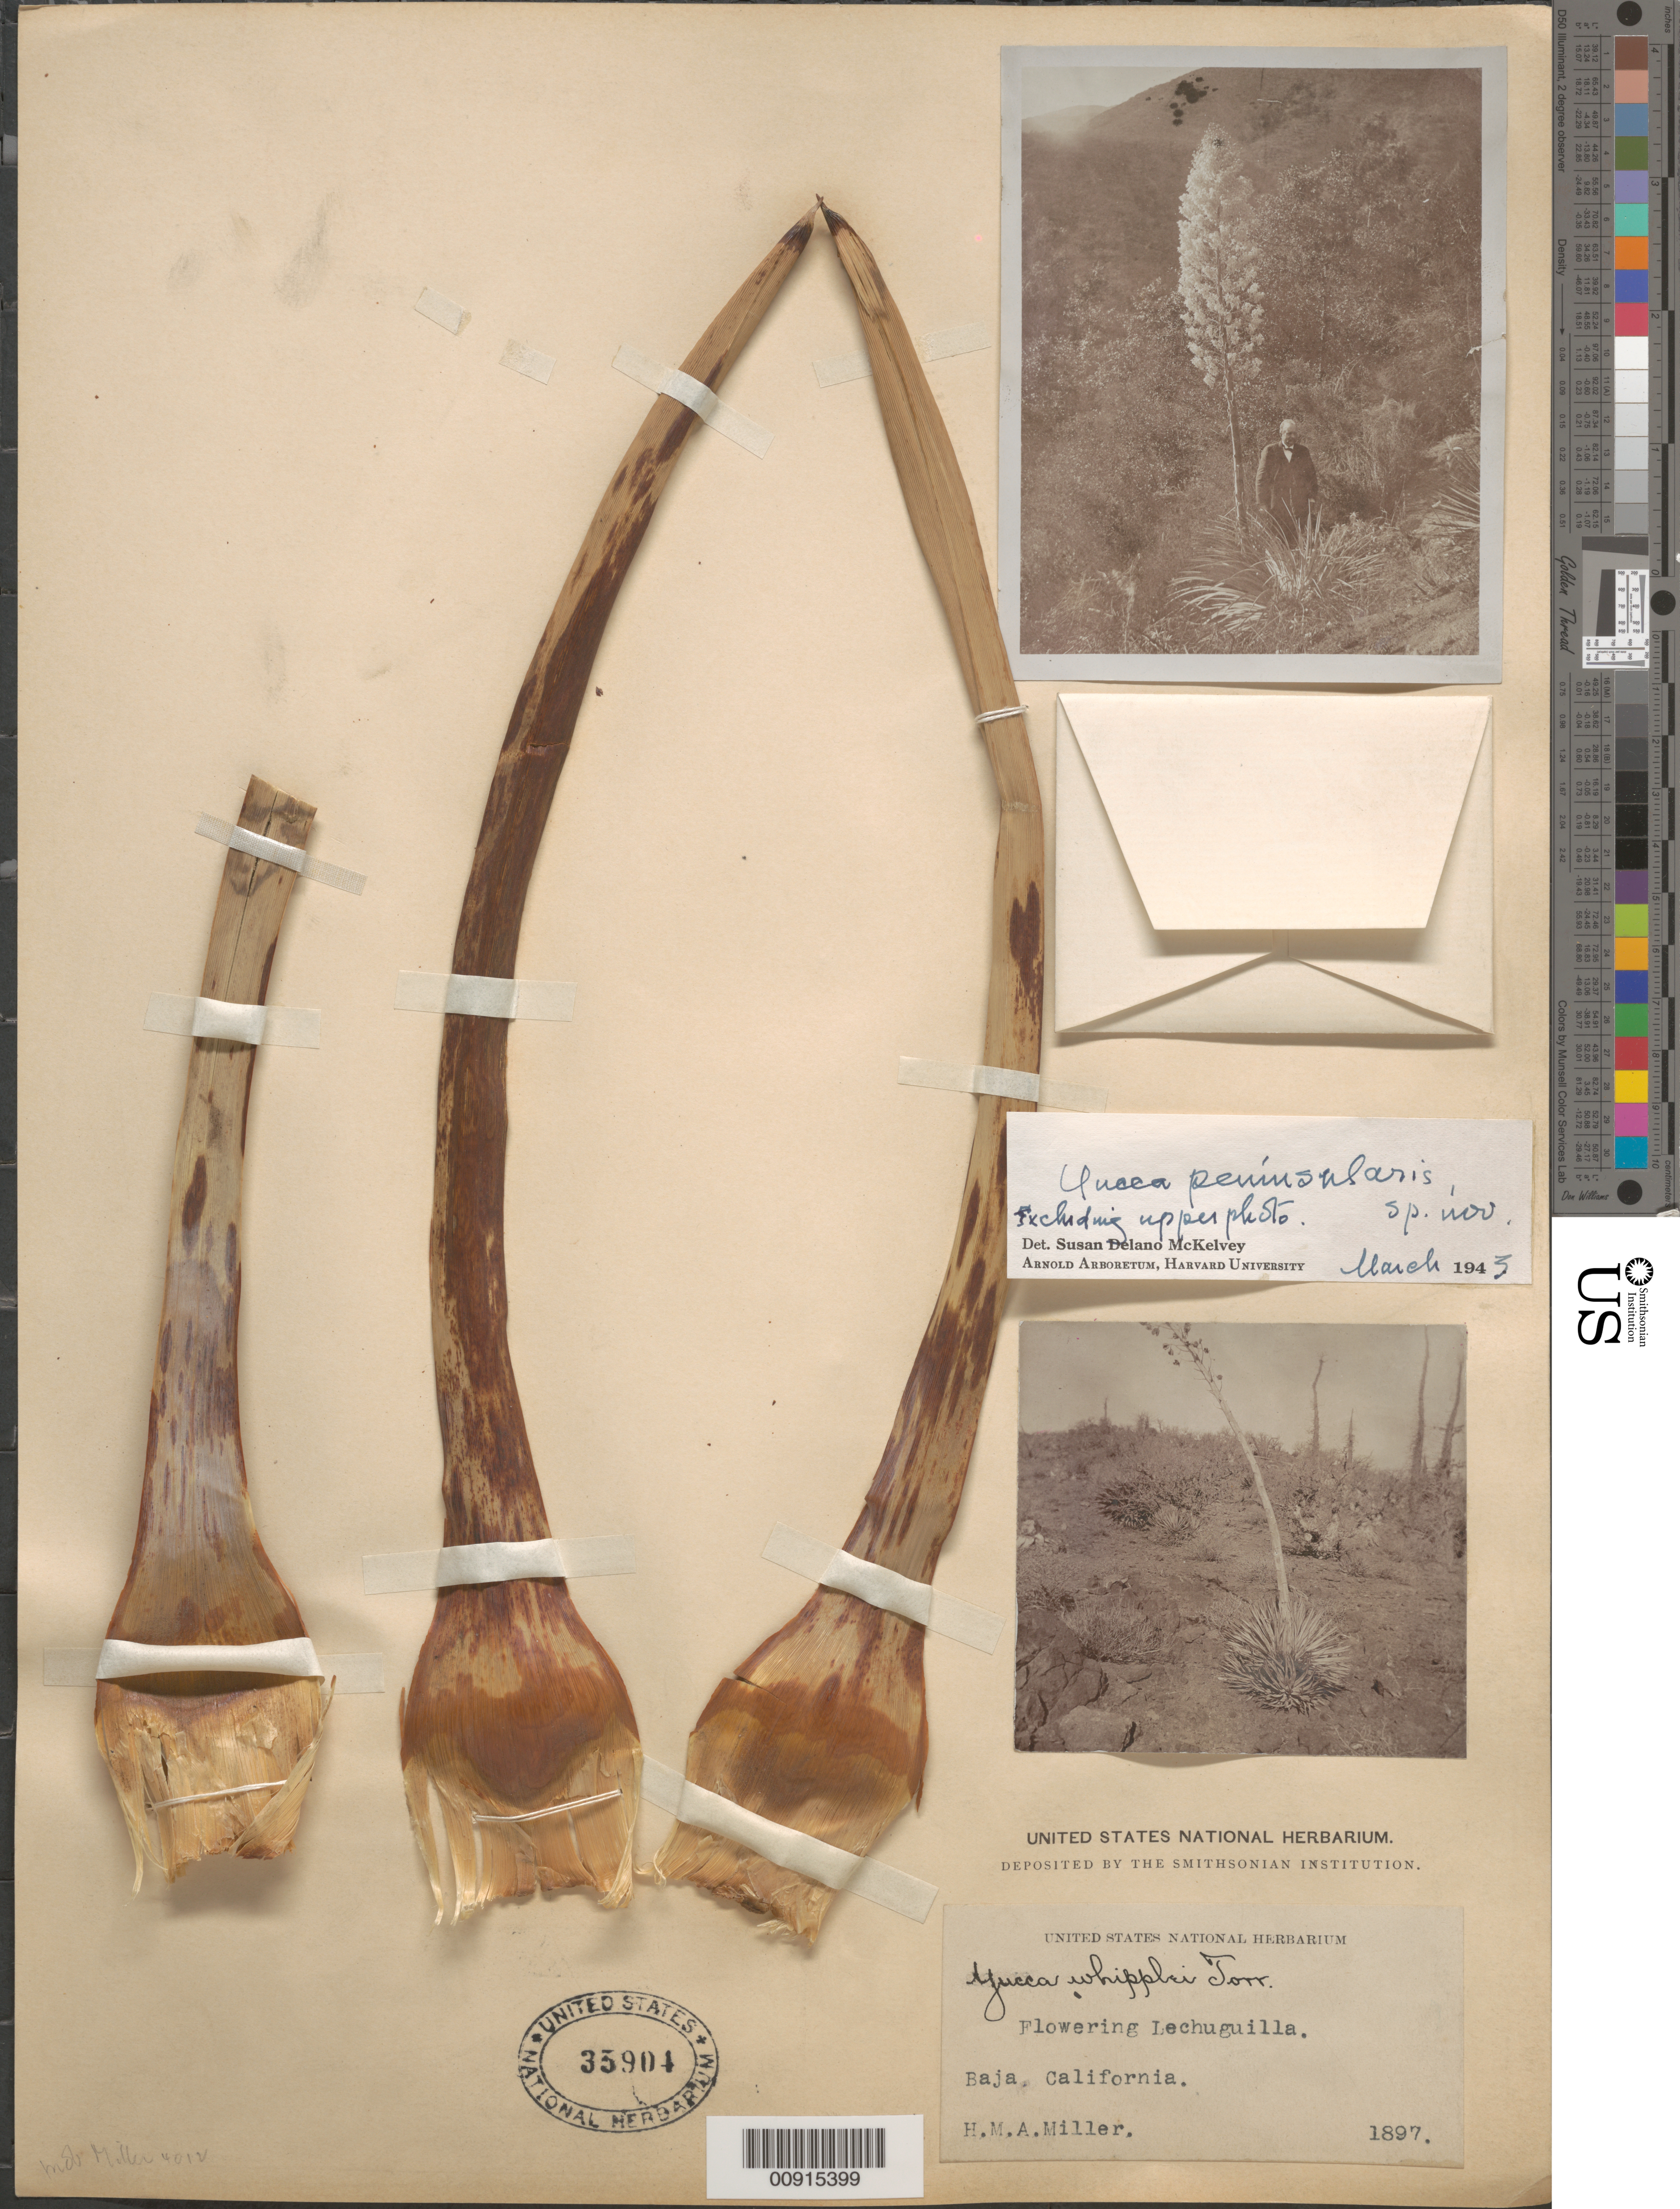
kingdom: Plantae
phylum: Tracheophyta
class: Liliopsida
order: Asparagales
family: Asparagaceae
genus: Yucca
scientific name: Yucca peninsularis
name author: McKelvey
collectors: H. M. A. Miller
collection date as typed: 1897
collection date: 1897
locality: Baja California.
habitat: Flowering Lechuguilla.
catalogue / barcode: US 35904